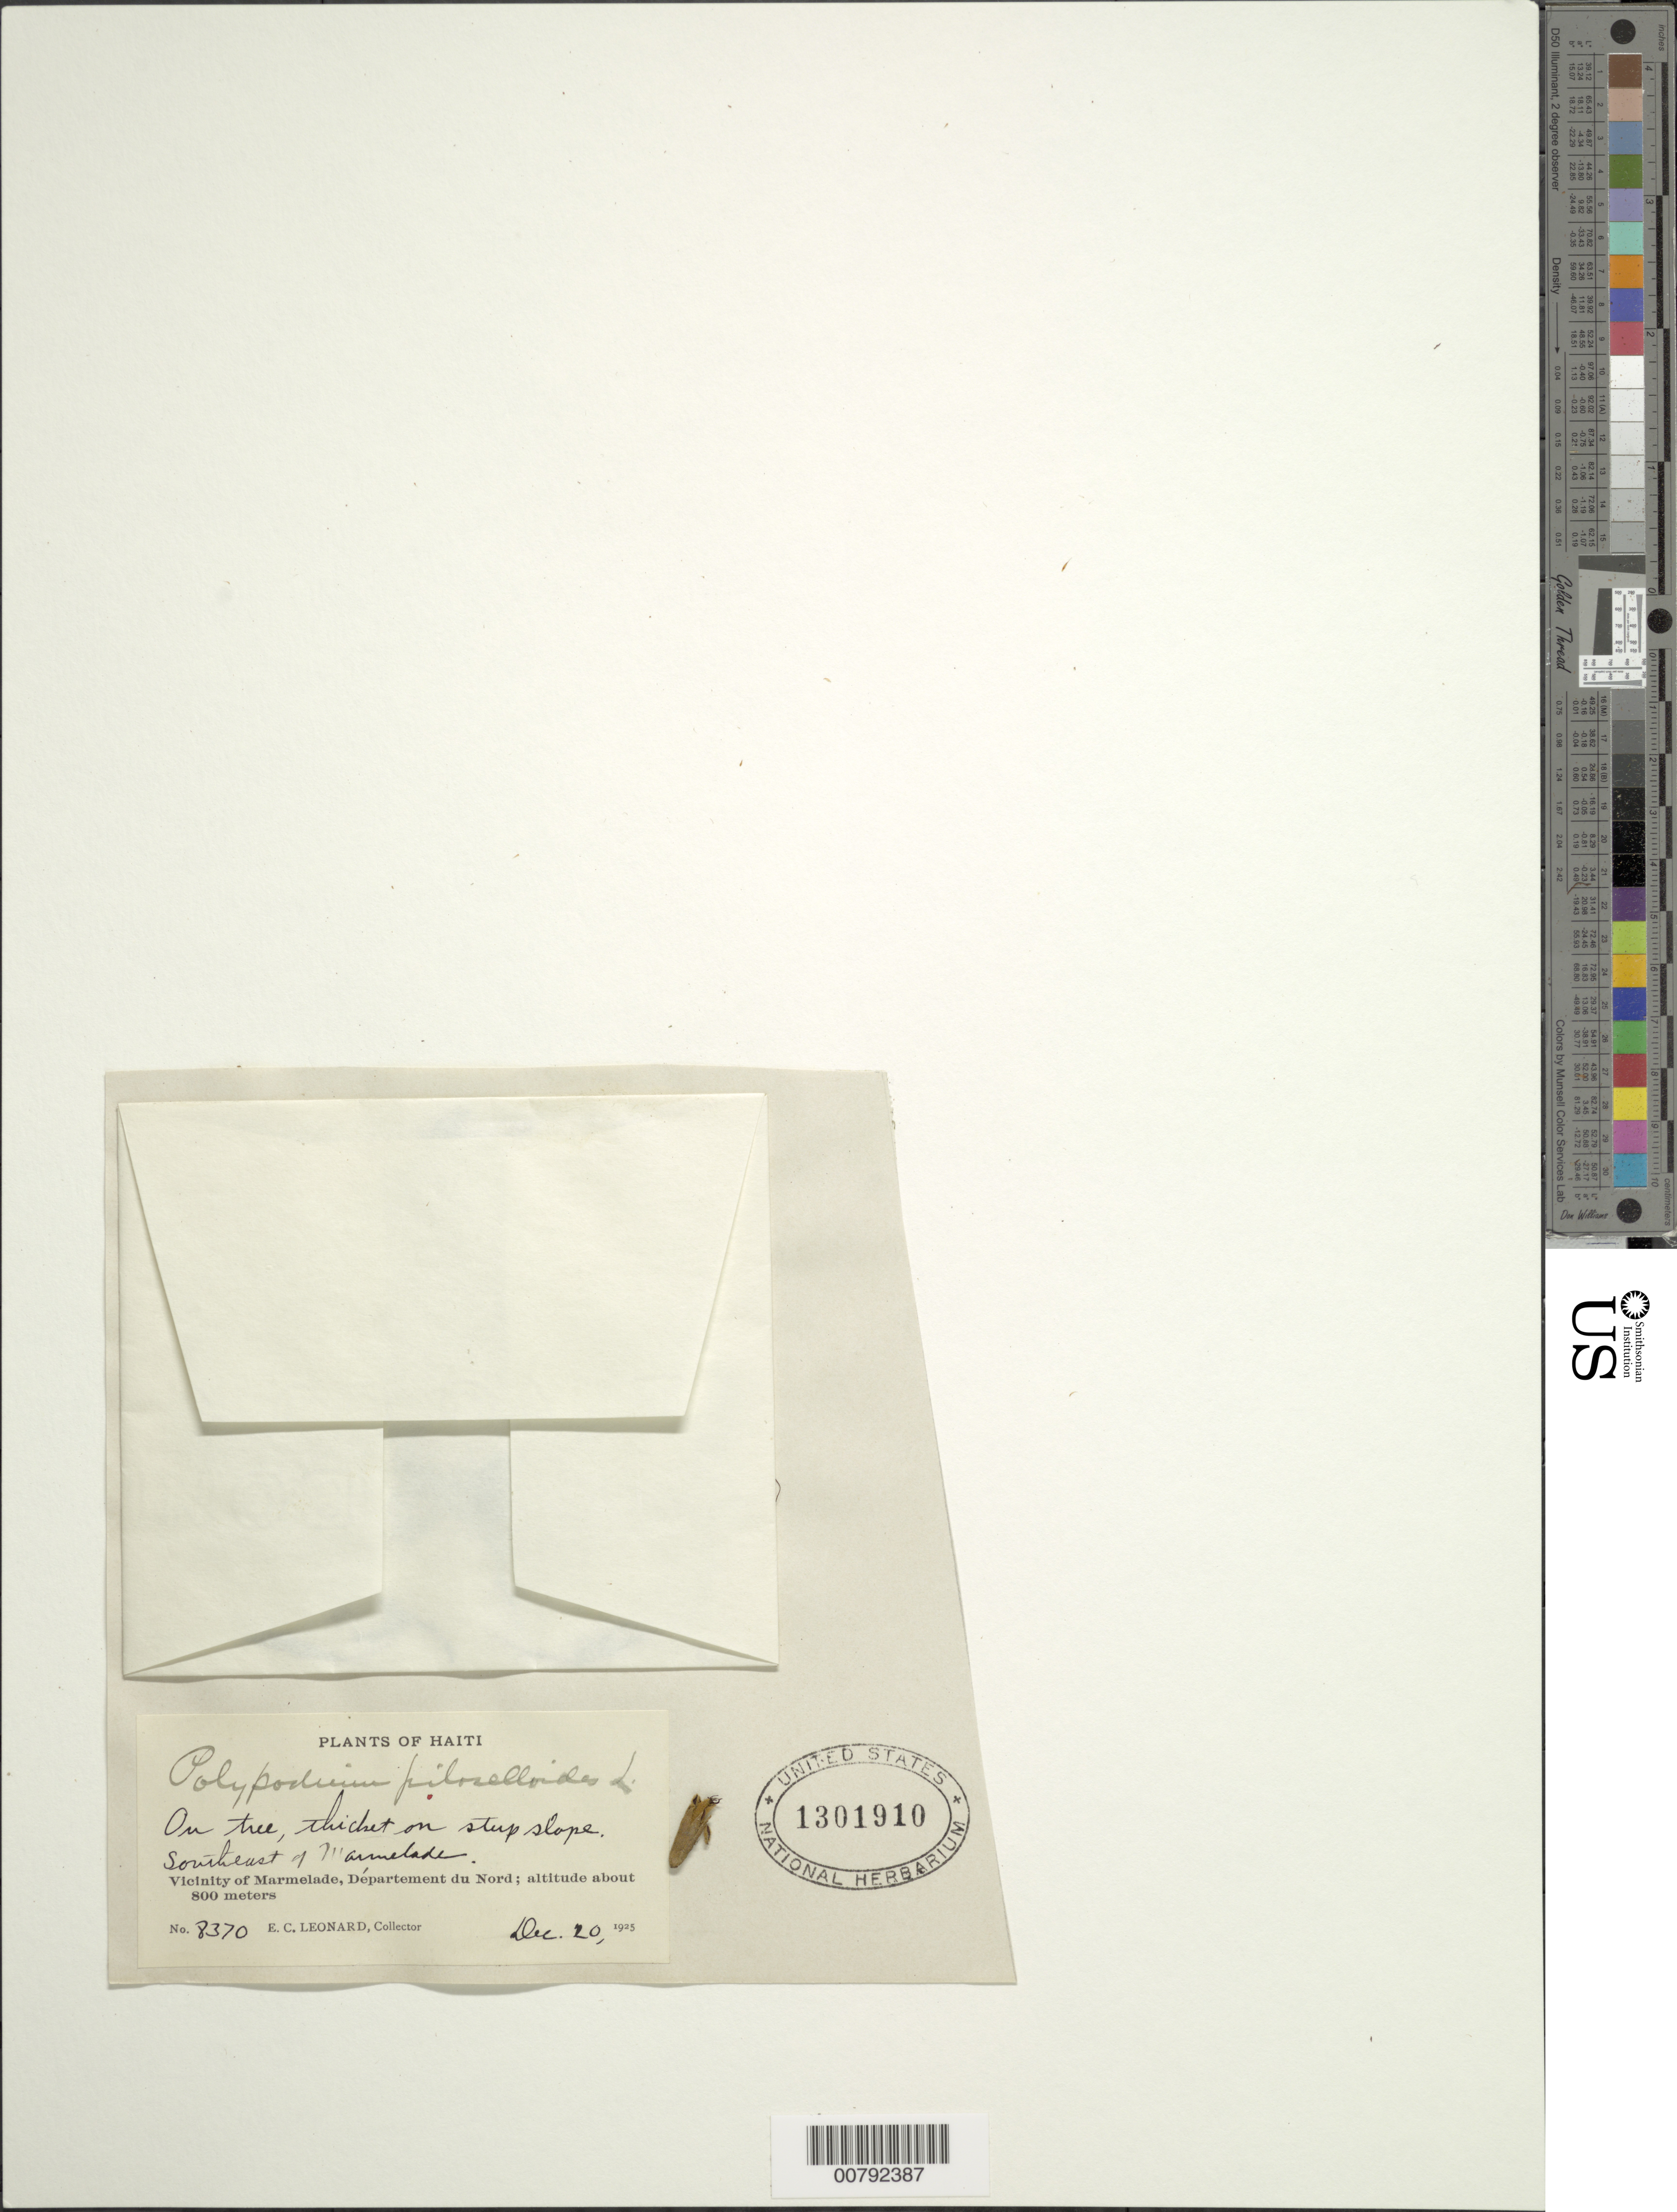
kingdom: Plantae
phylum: Tracheophyta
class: Polypodiopsida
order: Polypodiales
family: Polypodiaceae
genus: Microgramma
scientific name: Microgramma piloselloides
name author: (L.) Copel.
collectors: E. C. Leonard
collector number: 8370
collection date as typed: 20 Dec 1925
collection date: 1925-12-20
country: Haiti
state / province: Nord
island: Hispaniola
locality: Marmelade, SW of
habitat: Steep slope, thicket, on tree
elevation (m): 800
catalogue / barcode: US 1301910